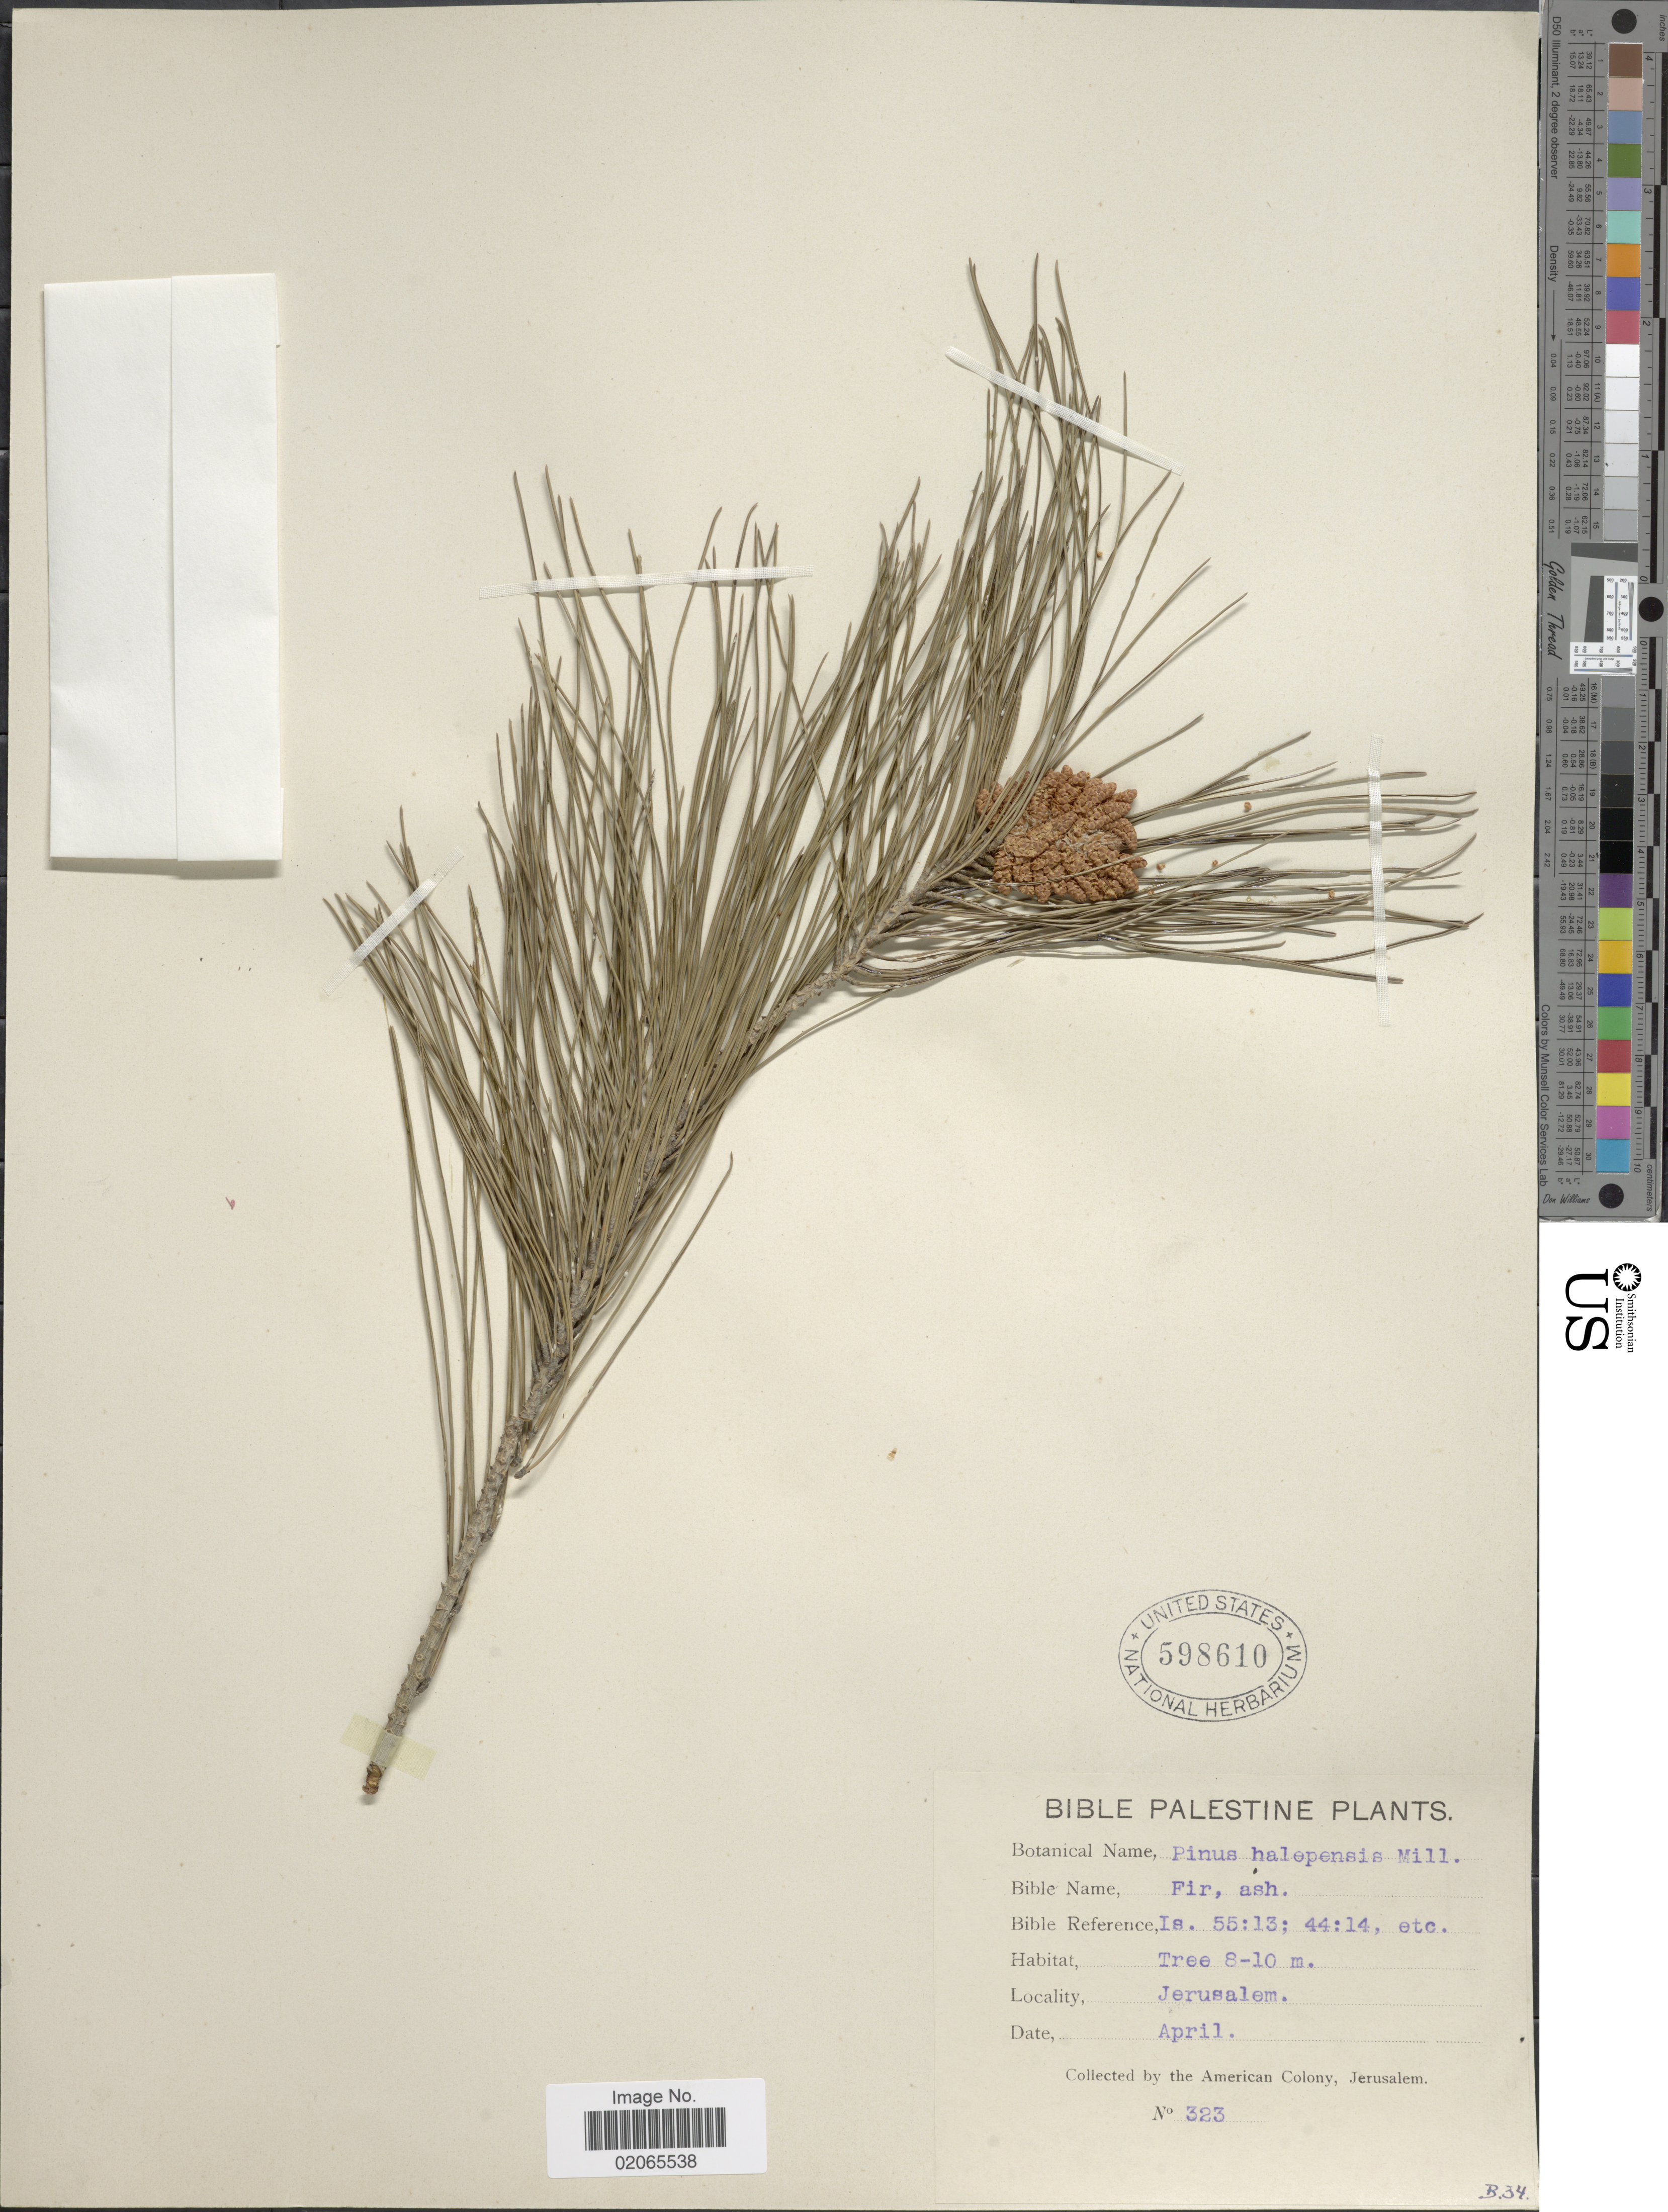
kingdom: Plantae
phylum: Tracheophyta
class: Pinopsida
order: Pinales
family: Pinaceae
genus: Pinus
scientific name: Pinus halepensis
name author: Mill.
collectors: American Colony, Jerusalem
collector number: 323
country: Israel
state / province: Jerusalem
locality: Bible Palestine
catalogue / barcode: US 598610